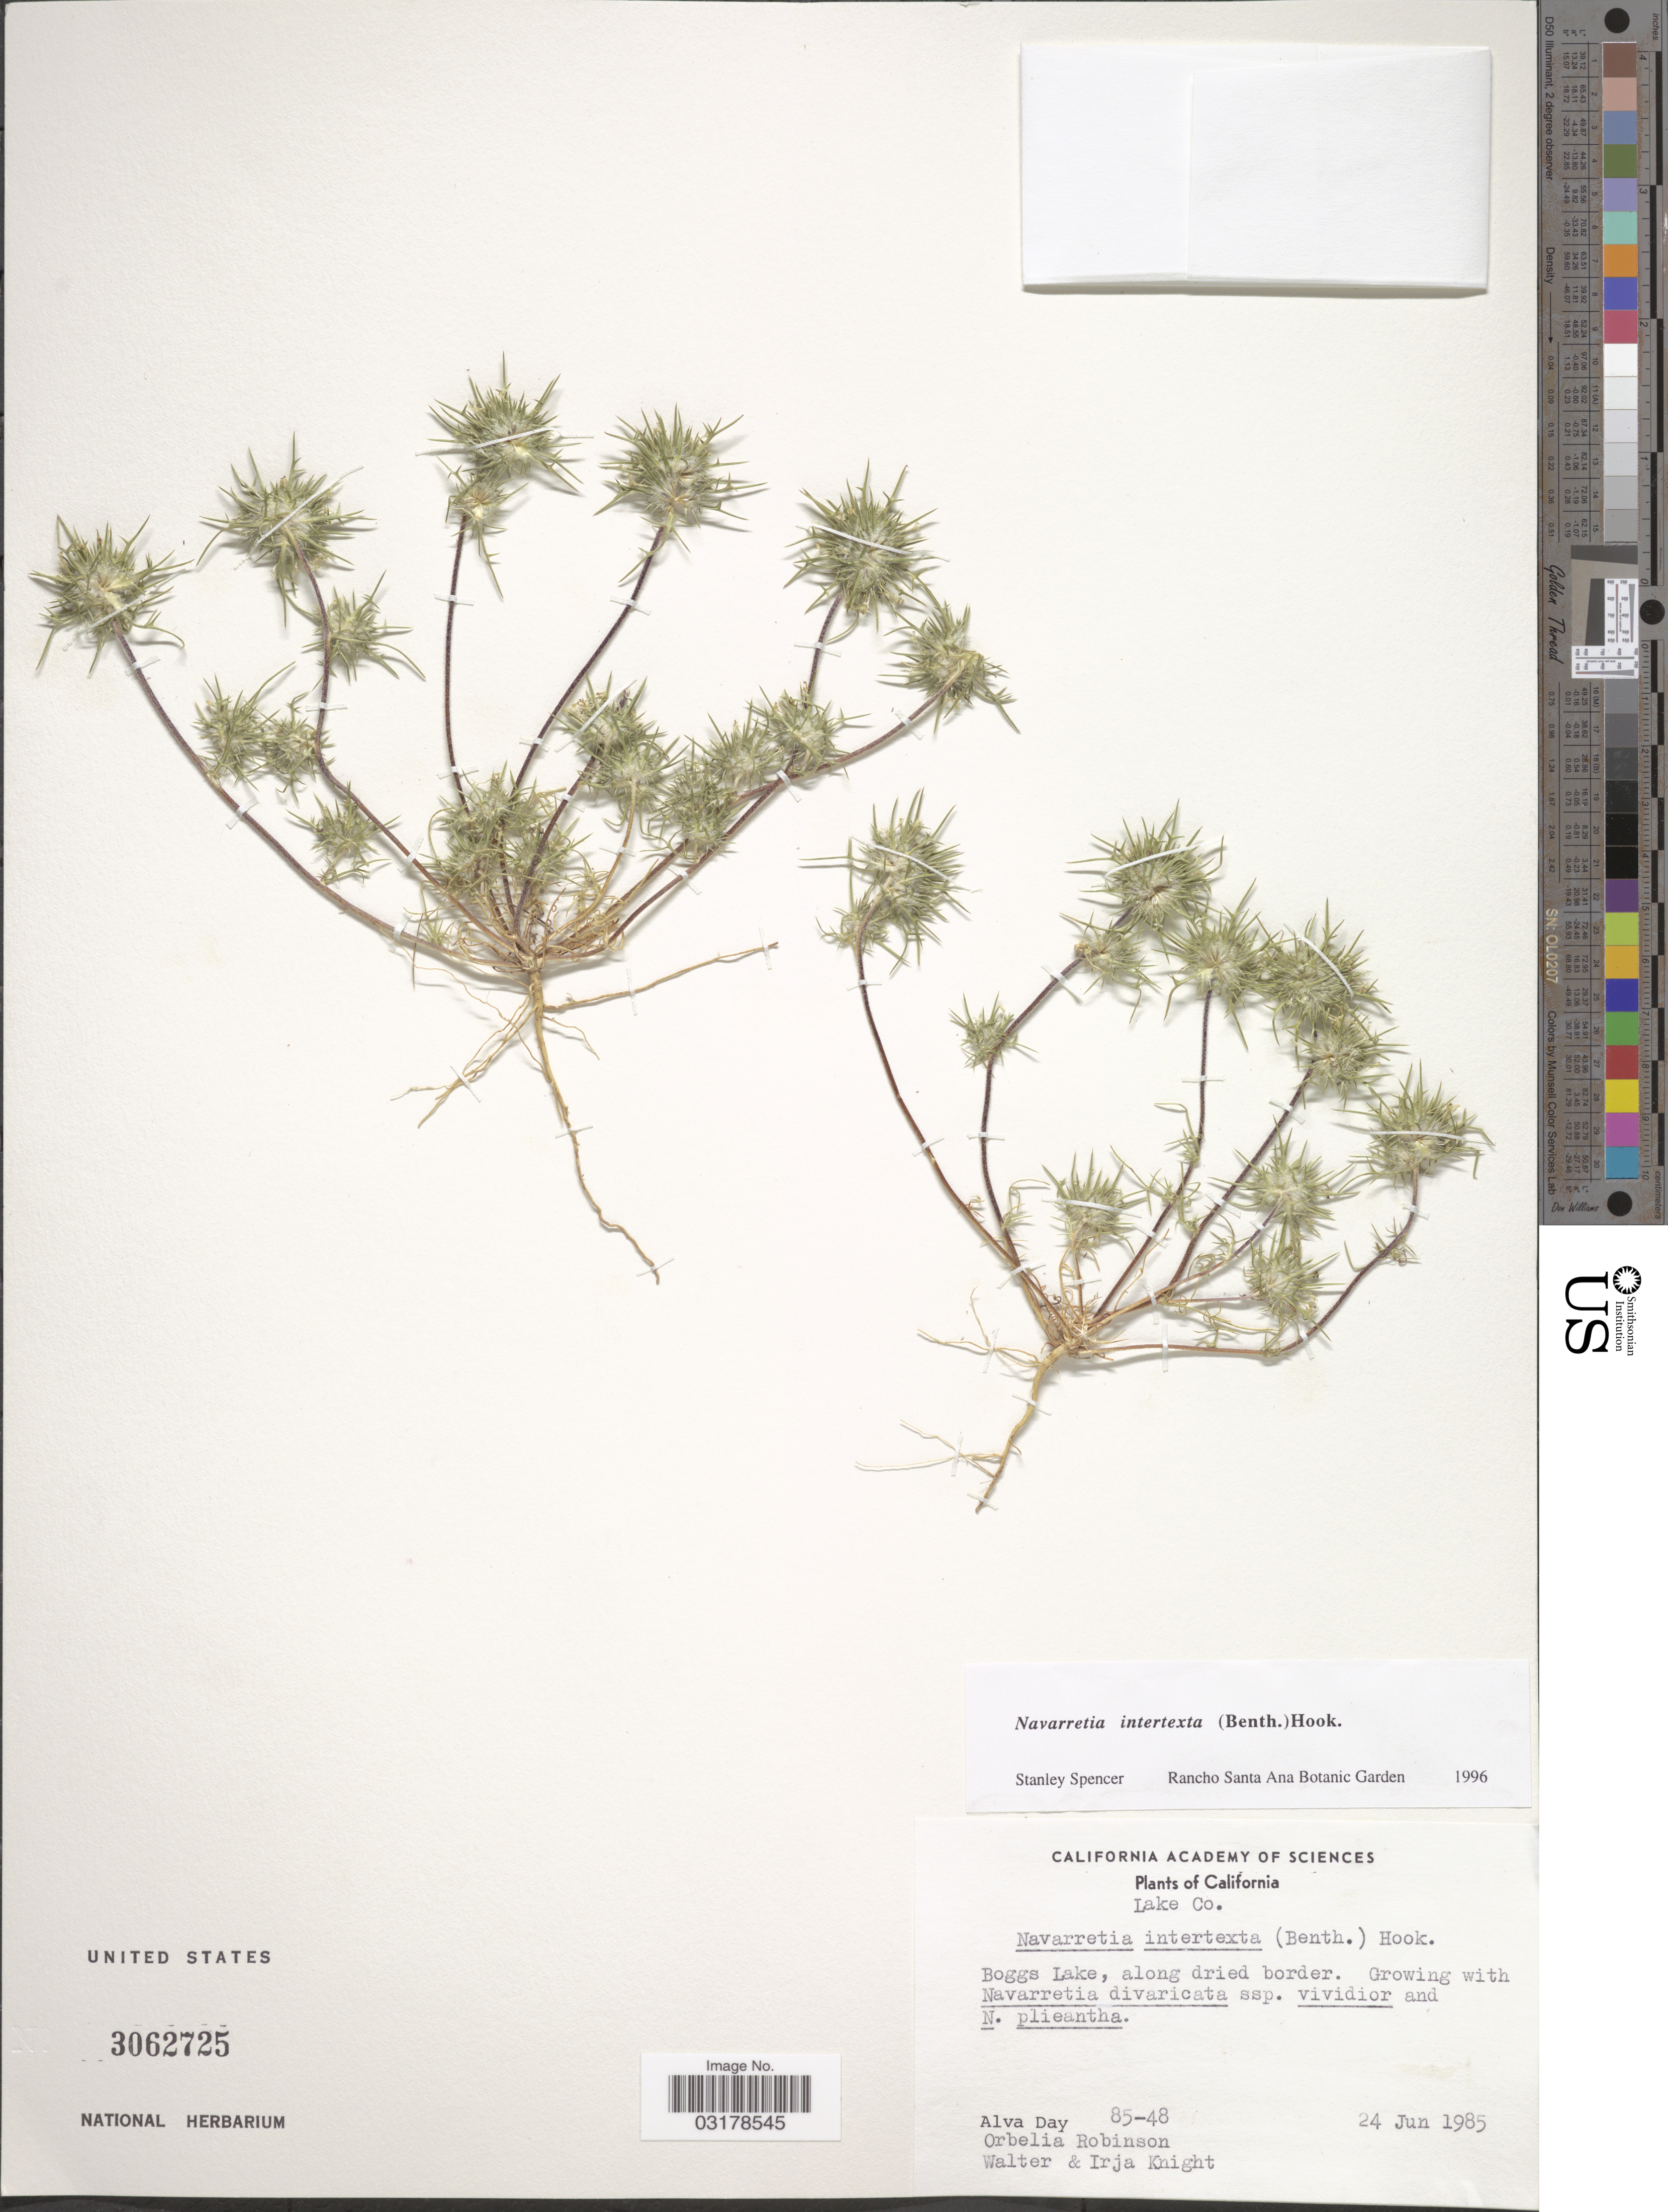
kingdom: Plantae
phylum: Tracheophyta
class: Magnoliopsida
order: Ericales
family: Polemoniaceae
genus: Navarretia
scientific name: Navarretia intertexta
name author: (Benth.) Hook.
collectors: A. G. Day, O. R. Robinson, W. Knight & I. Knight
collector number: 85-48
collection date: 1985-06-24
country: United States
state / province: California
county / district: Lake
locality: Lake Co. Boggs Lake, along dried border.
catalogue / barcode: US 3062725